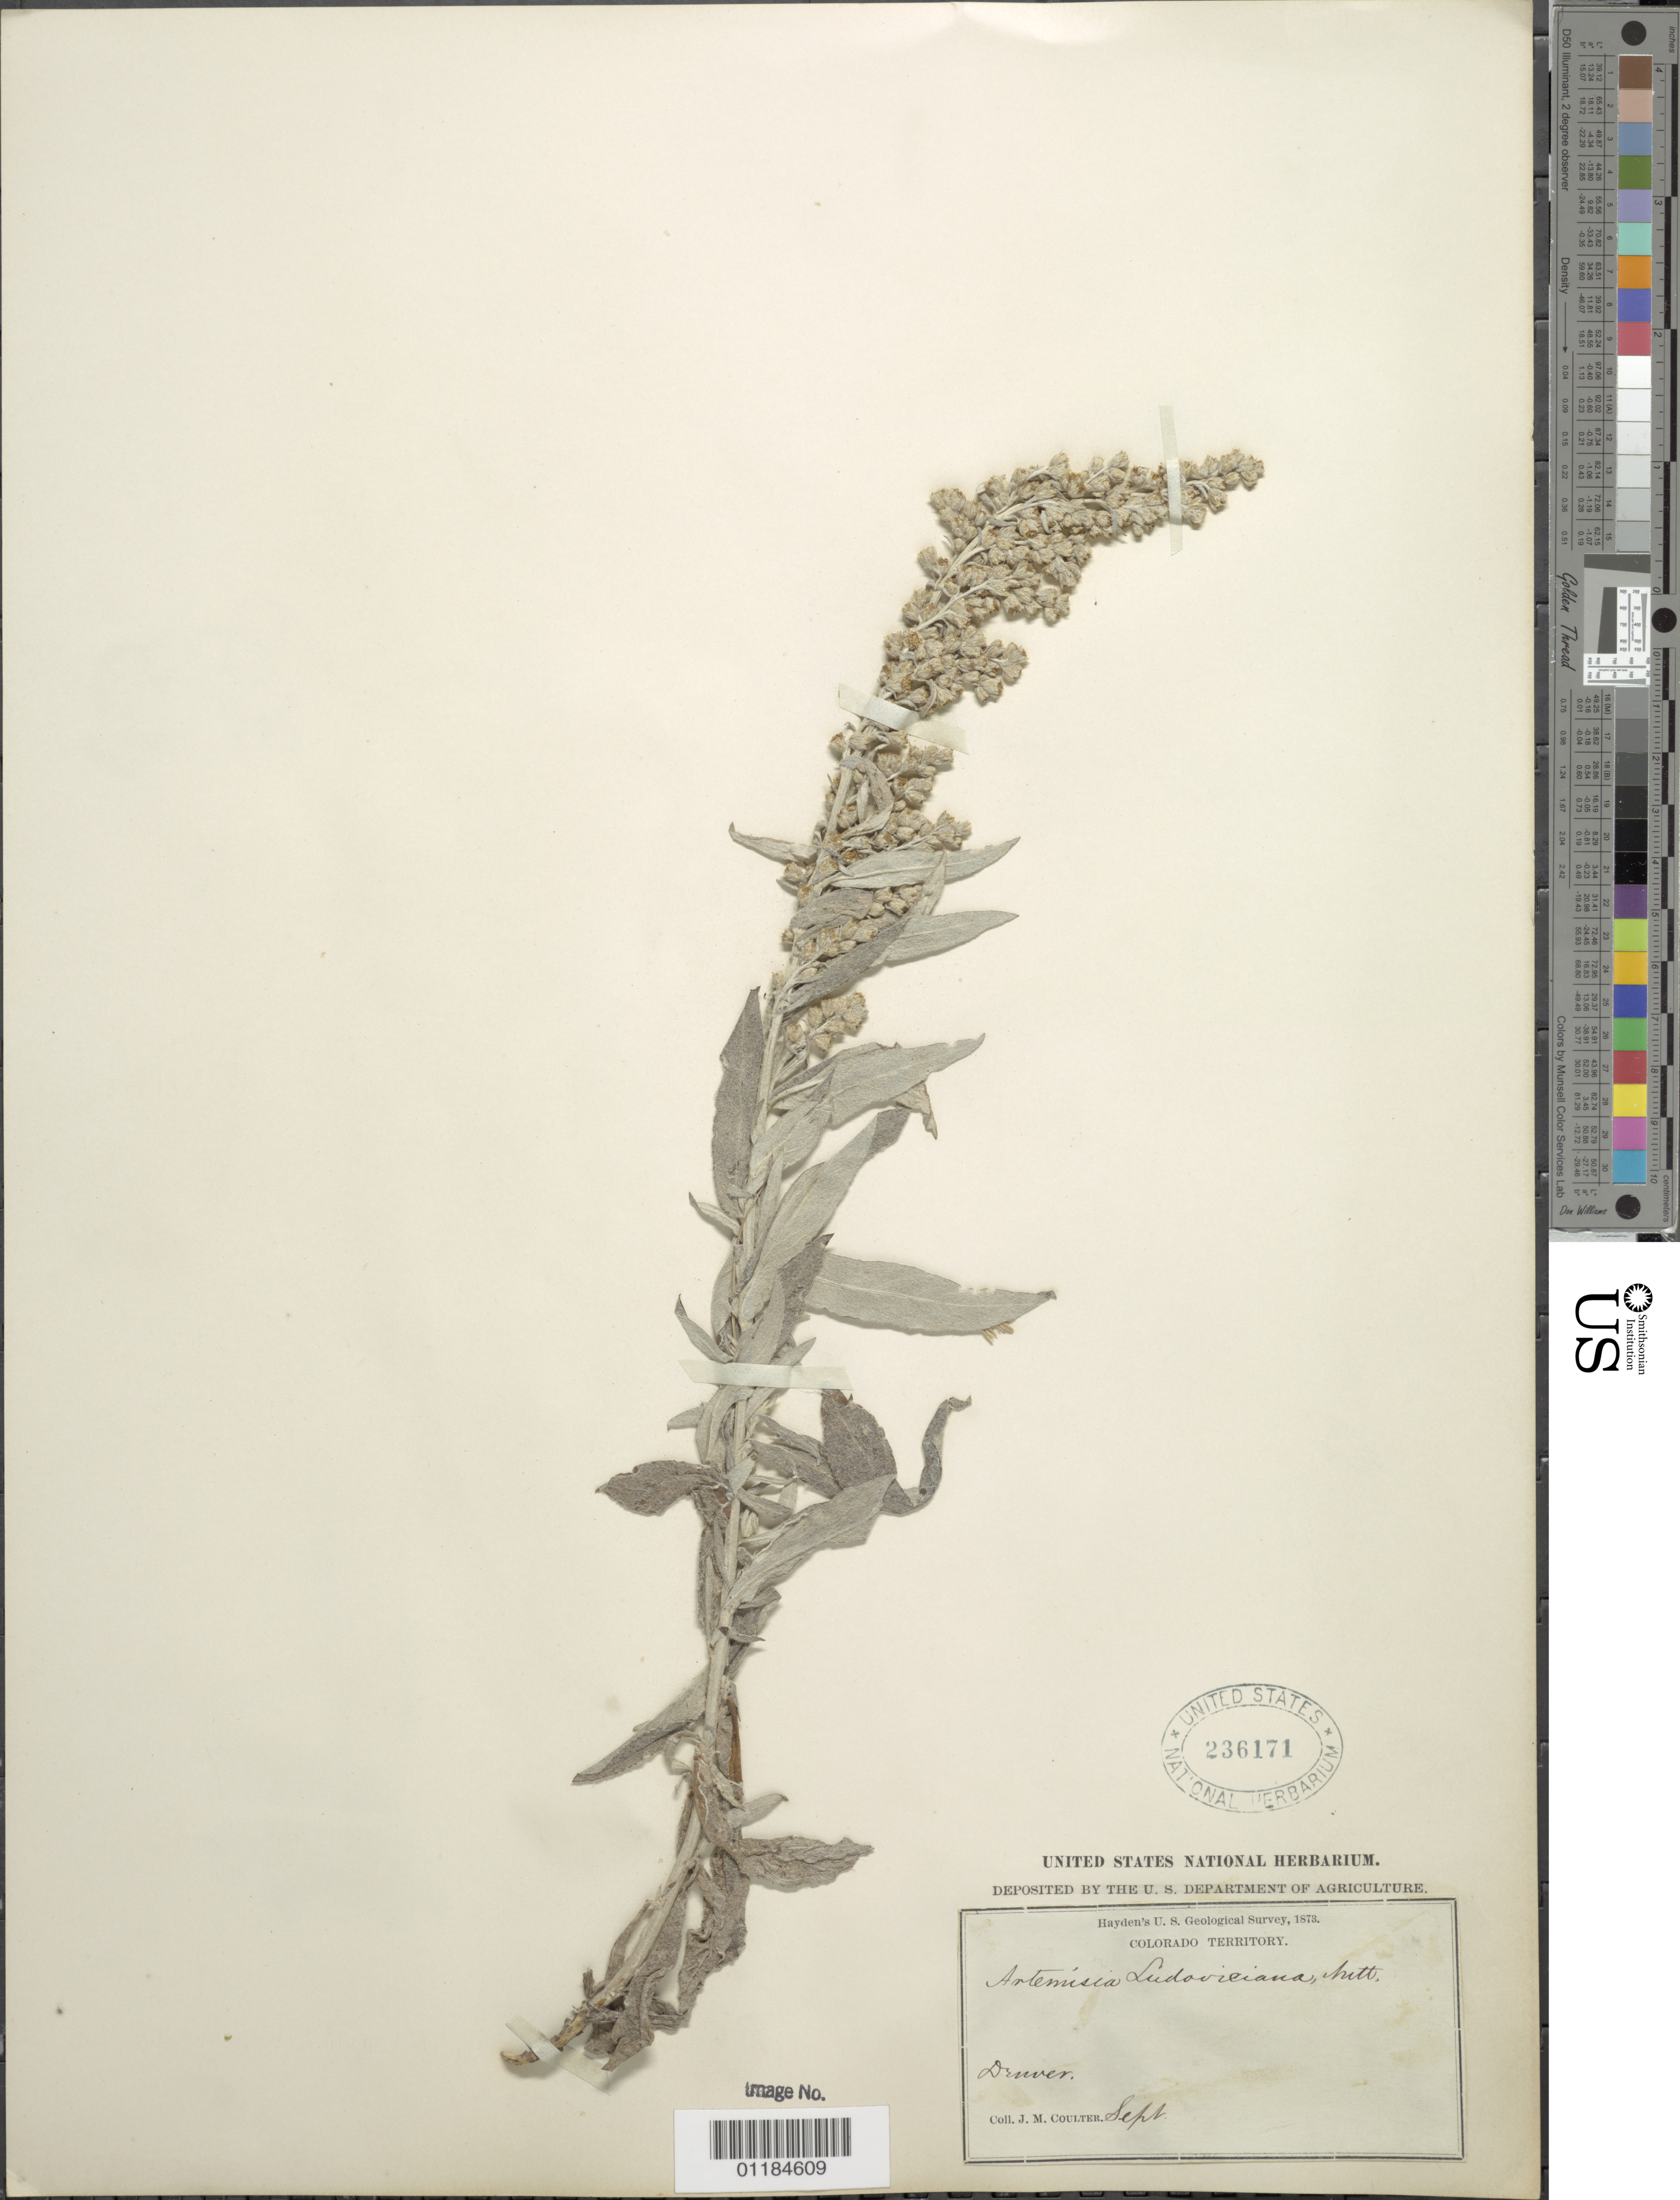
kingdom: Plantae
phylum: Tracheophyta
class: Magnoliopsida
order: Asterales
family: Asteraceae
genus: Artemisia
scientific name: Artemisia sp.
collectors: J. M. Coulter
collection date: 1873-09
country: United States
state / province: Colorado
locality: Denver, Colorado Territory.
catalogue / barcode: US 236171